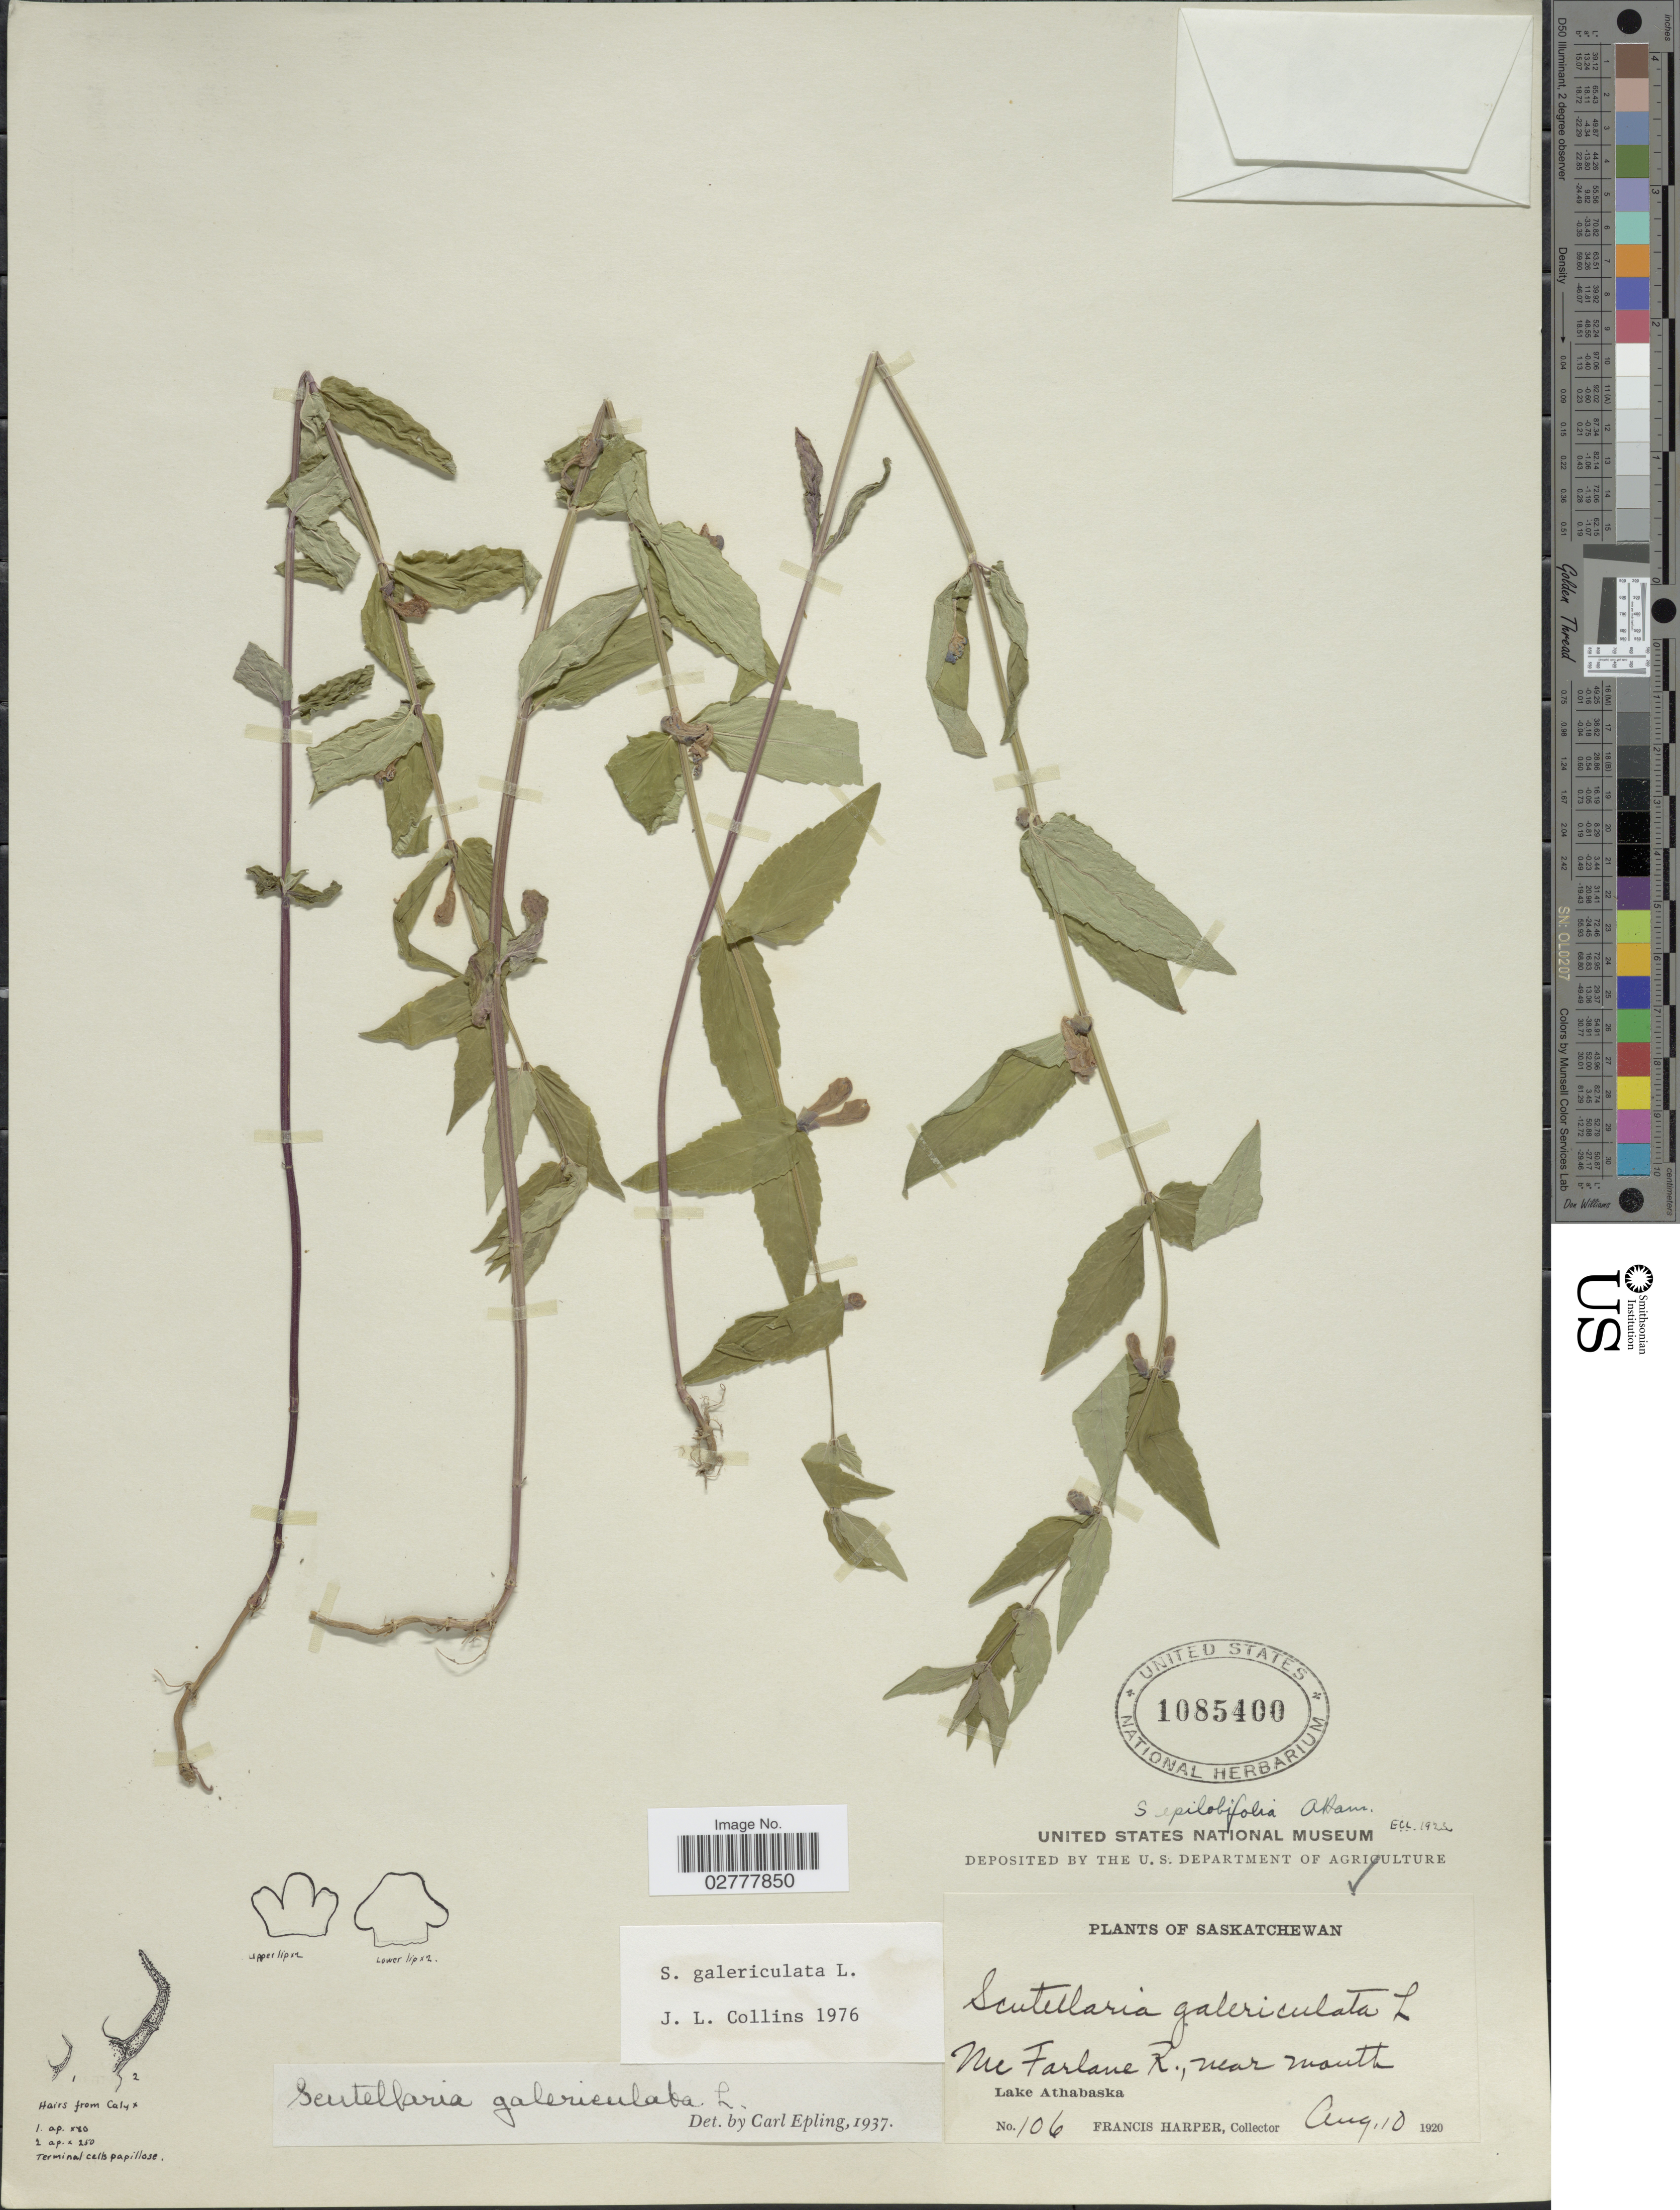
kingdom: Plantae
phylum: Tracheophyta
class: Magnoliopsida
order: Lamiales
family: Lamiaceae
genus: Scutellaria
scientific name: Scutellaria galericulata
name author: L.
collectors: F. Harper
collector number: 106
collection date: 1920-08-10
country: Canada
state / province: Saskatchewan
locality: Mc Farlane R., near mouth Lake Athabaska.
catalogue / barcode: US 1085400